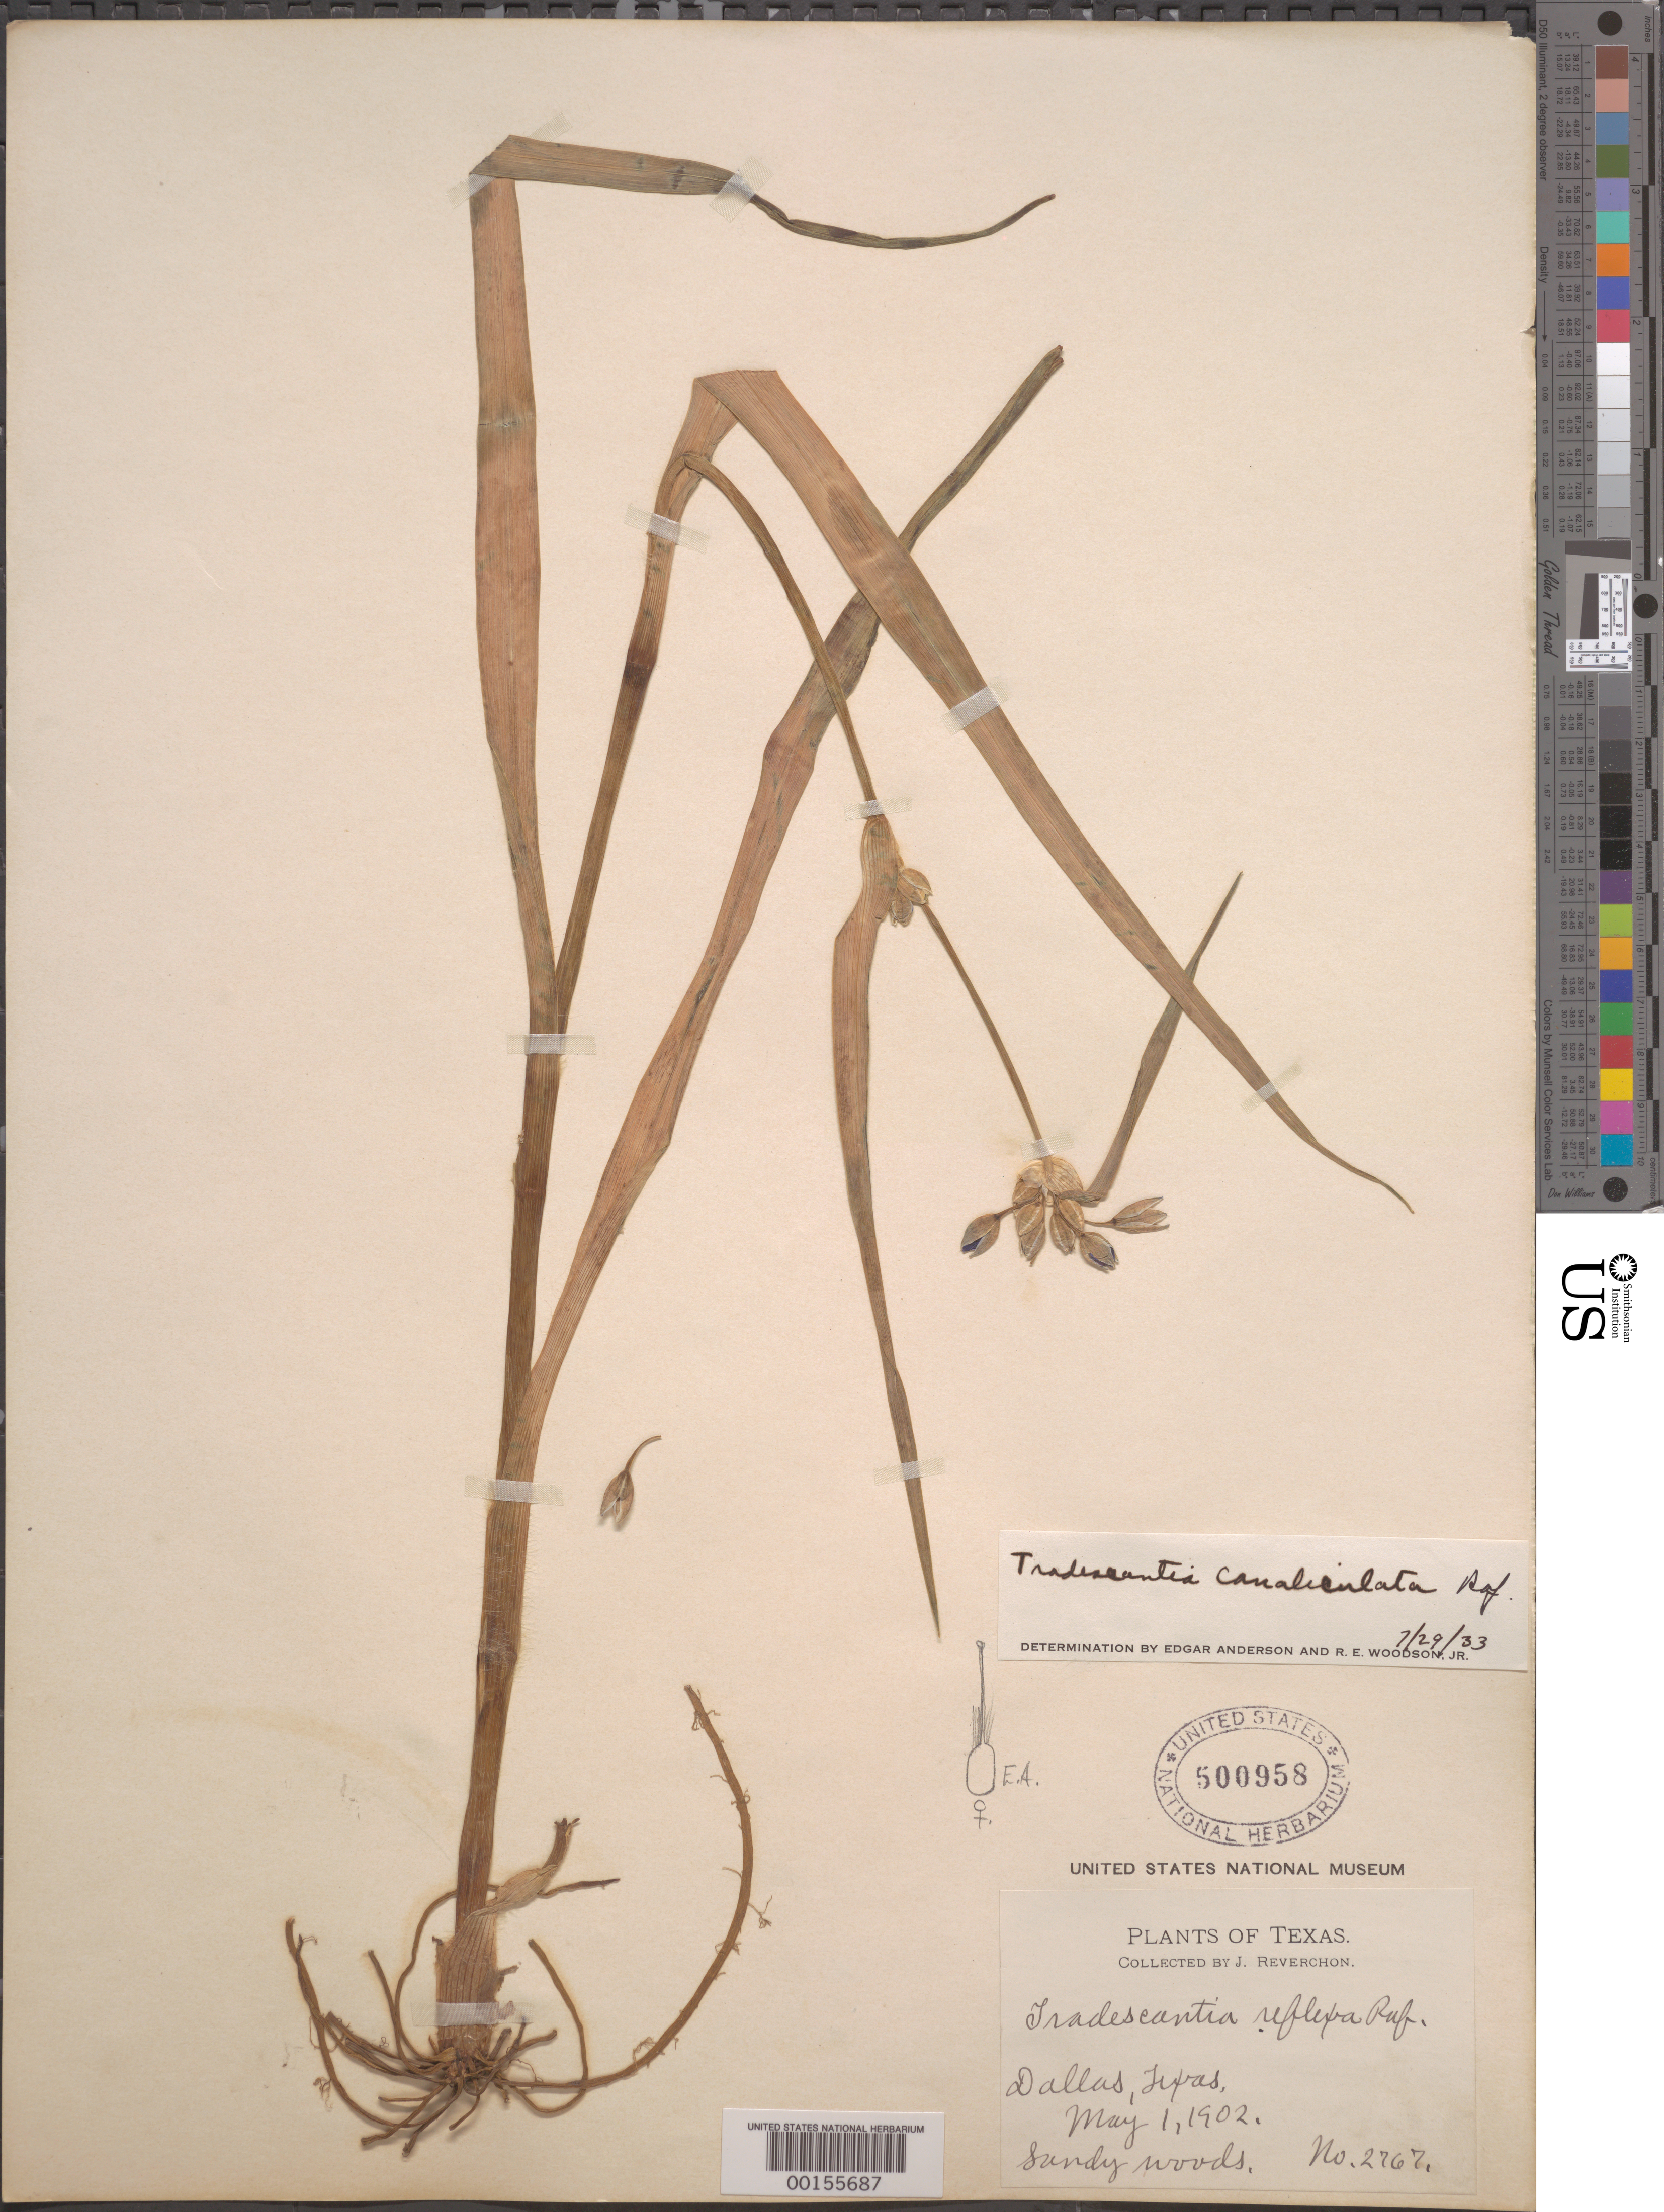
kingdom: Plantae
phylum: Tracheophyta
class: Liliopsida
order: Commelinales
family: Commelinaceae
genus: Tradescantia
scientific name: Tradescantia ohiensis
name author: Raf.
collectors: J. Reverchon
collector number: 2767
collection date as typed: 01 May 1902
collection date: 1902-05-01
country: United States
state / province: Texas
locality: Dallas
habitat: Sandy woods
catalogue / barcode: US 500958